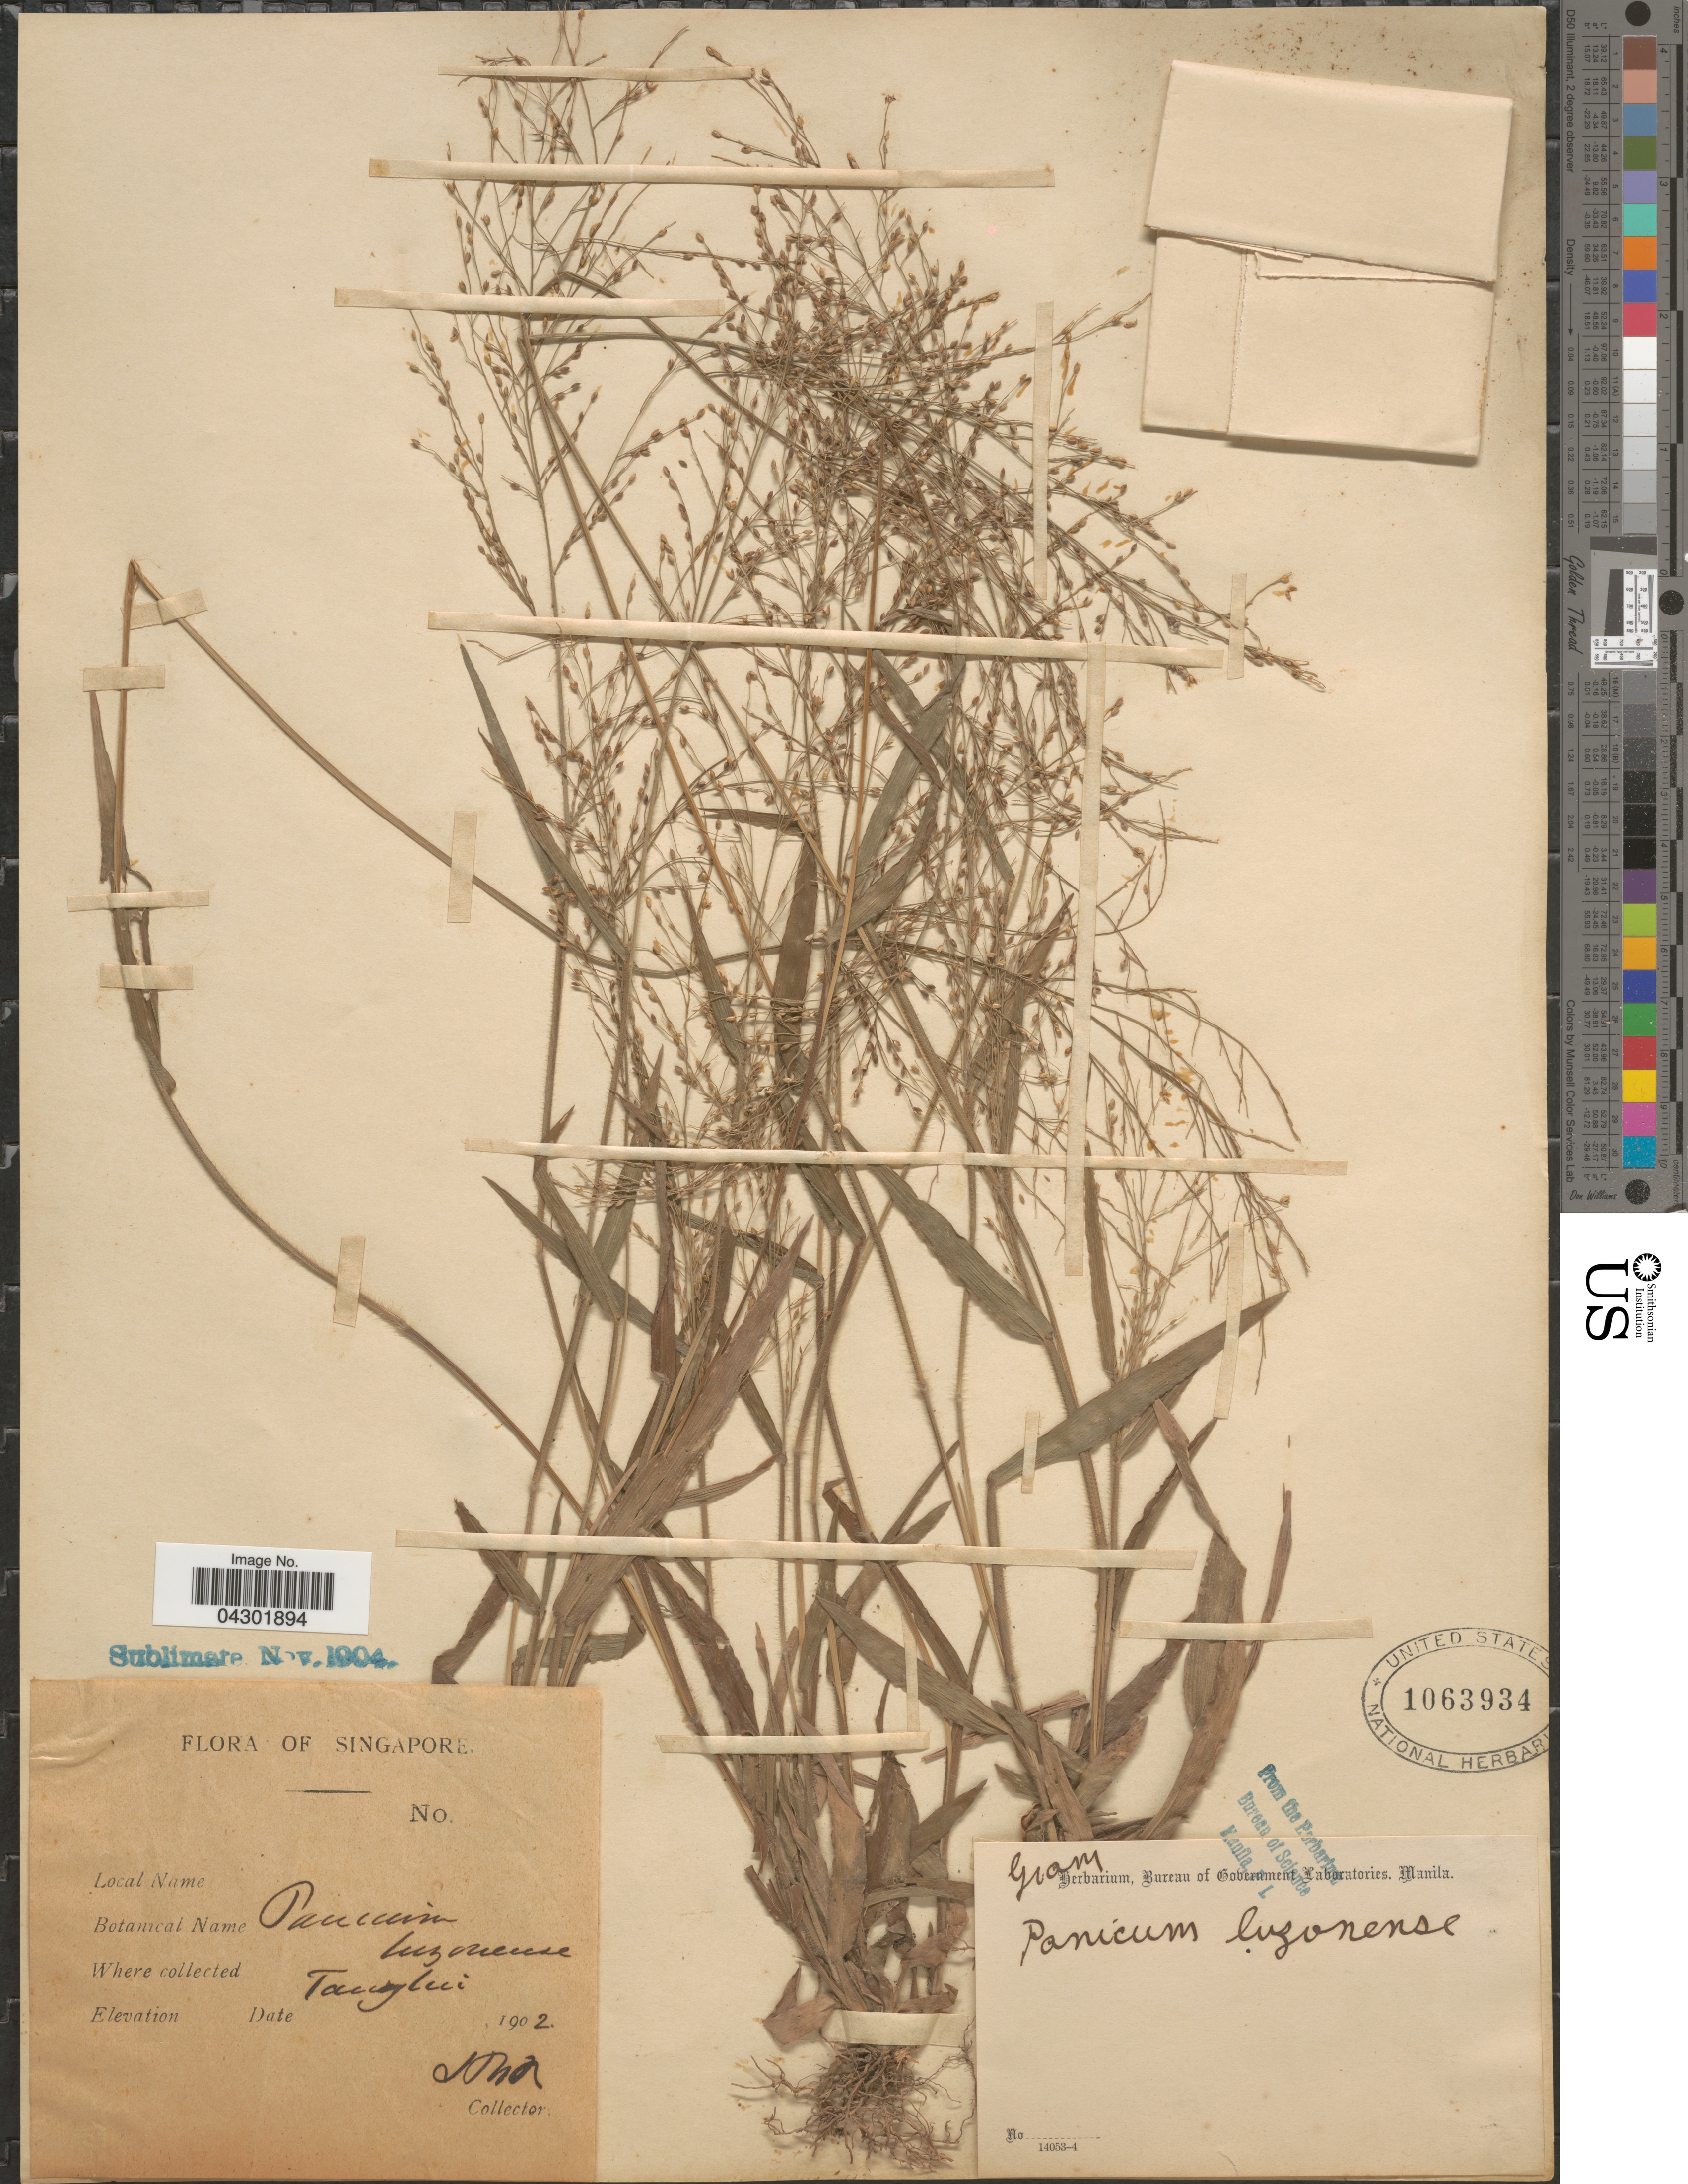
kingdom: Plantae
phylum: Tracheophyta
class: Liliopsida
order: Poales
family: Poaceae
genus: Panicum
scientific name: Panicum luzonense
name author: J. Presl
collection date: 1902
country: Singapore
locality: Luzonense. Tanglin.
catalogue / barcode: US 1063934